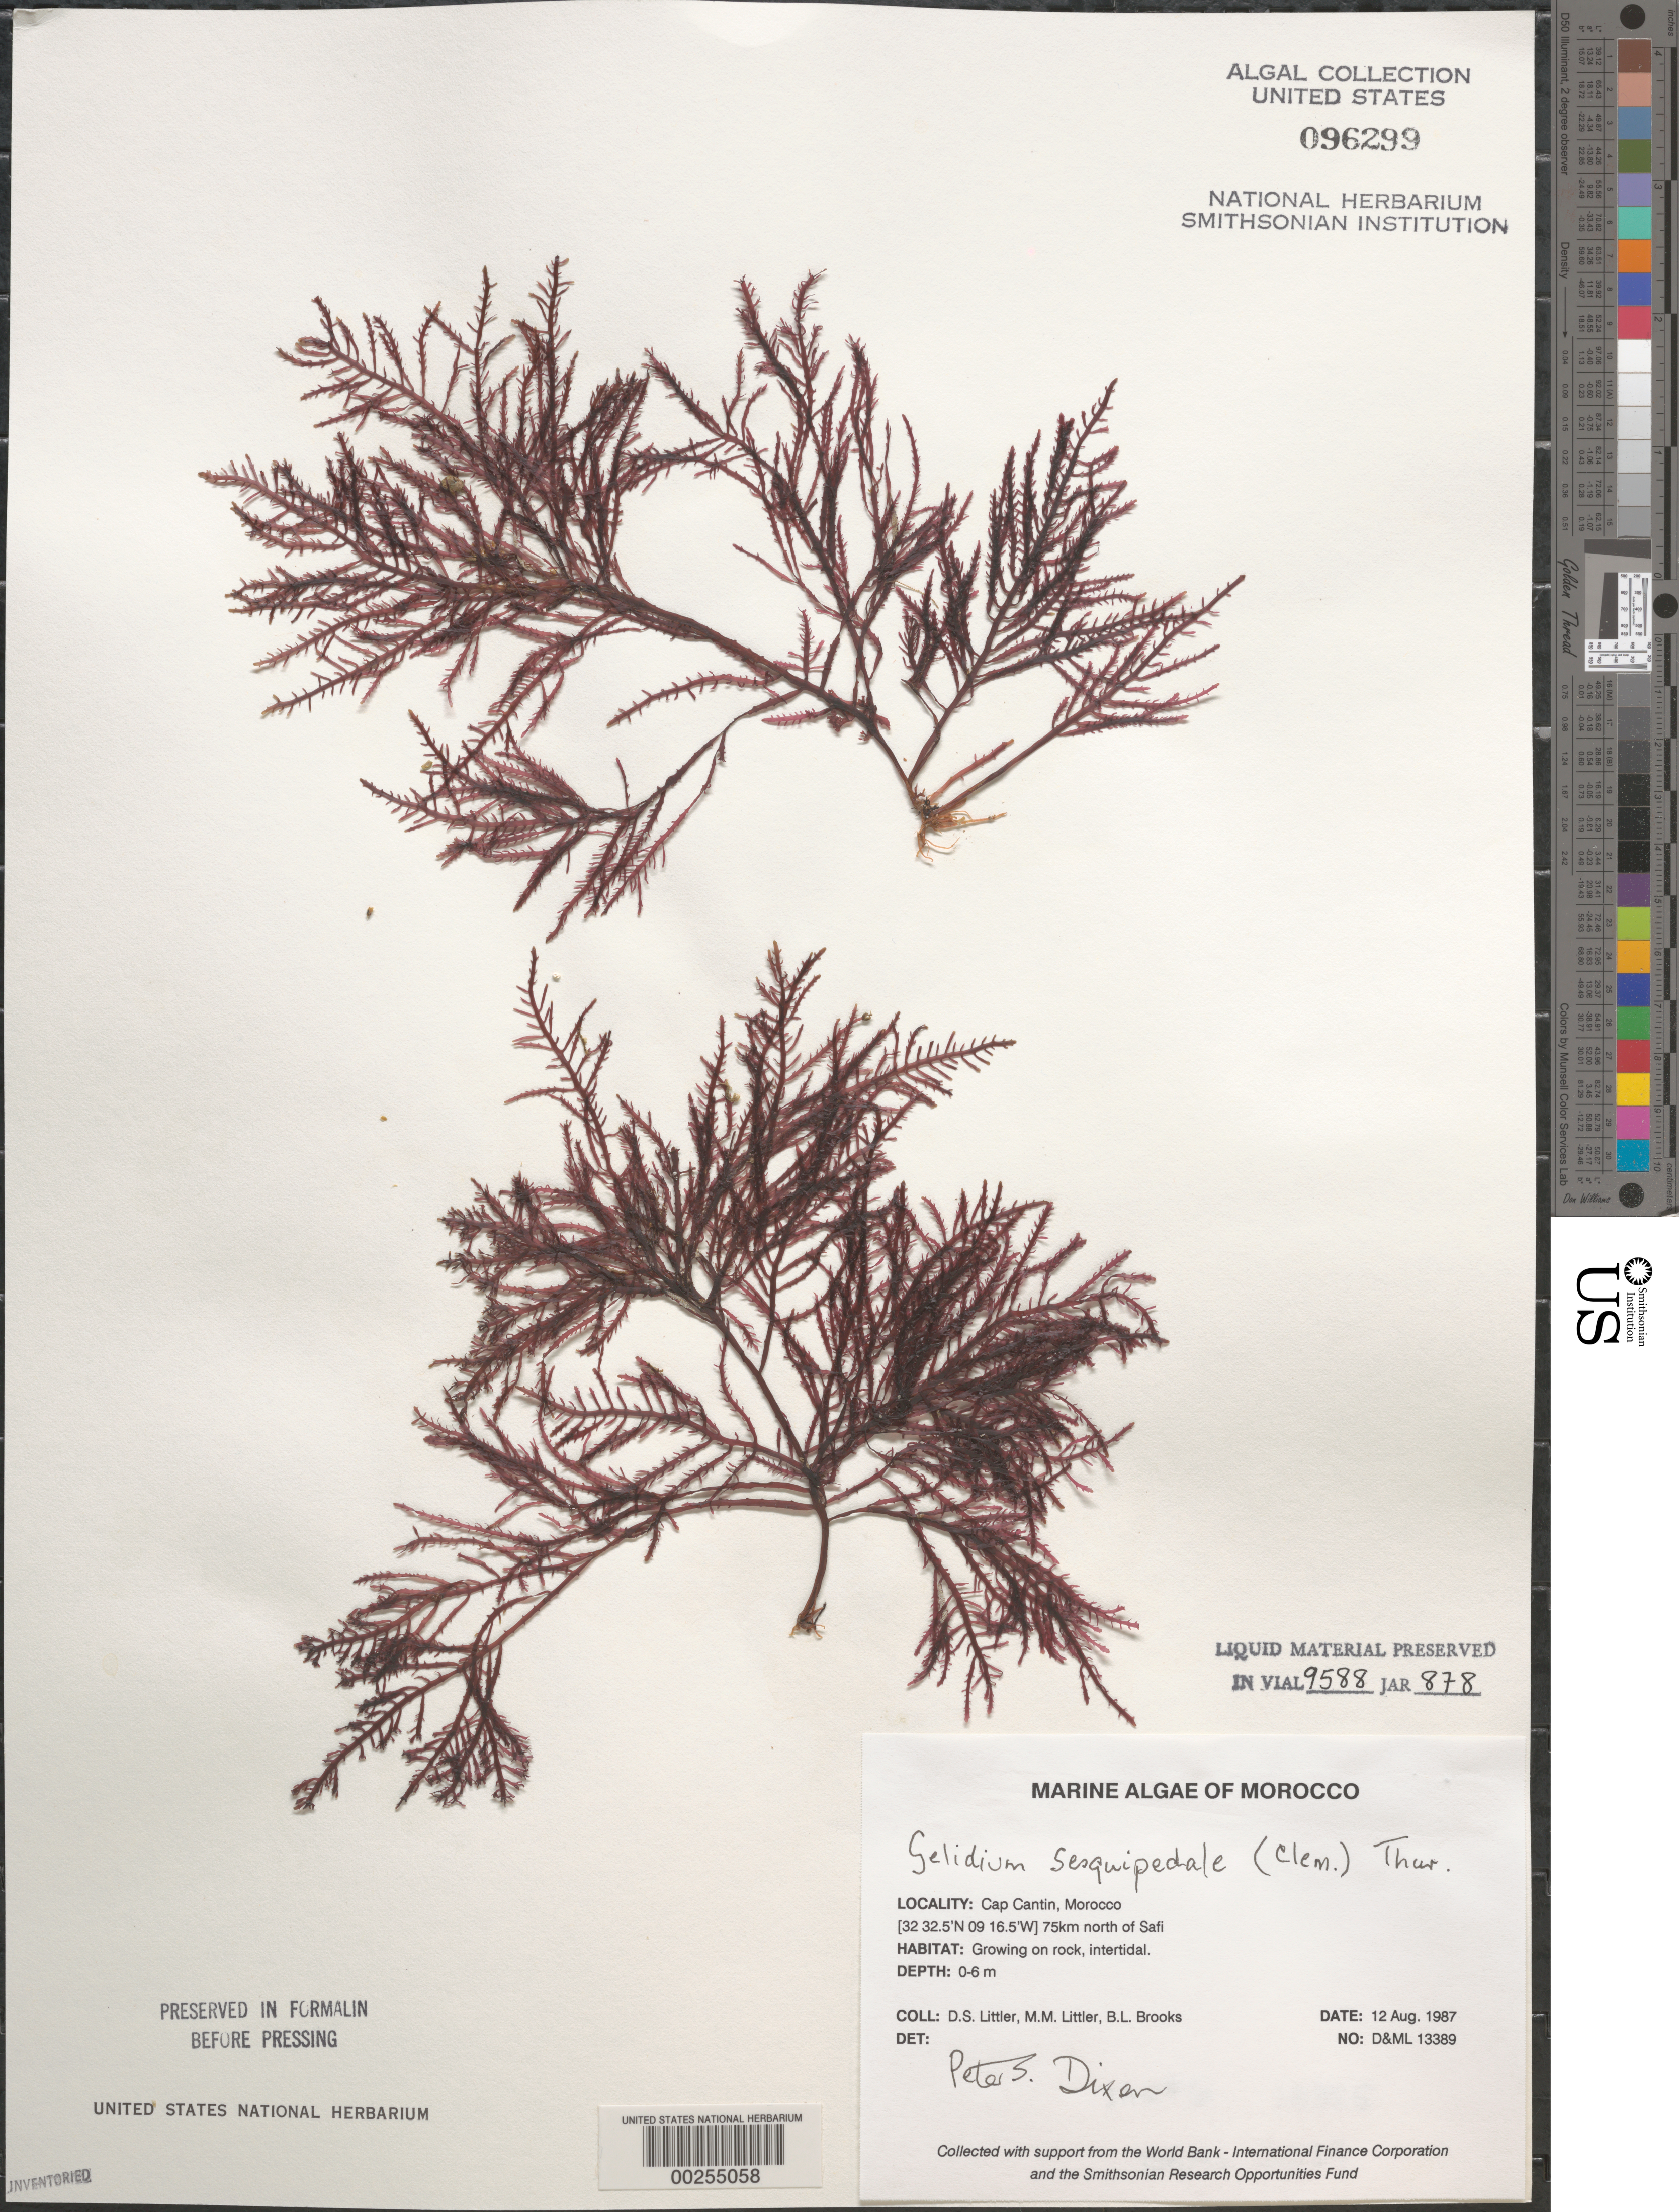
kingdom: Plantae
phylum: Rhodophyta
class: Florideophyceae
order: Gelidiales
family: Gelidiaceae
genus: Gelidium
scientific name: Gelidium corneum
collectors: D. S. Littler, M. M. Littler & B. Brooks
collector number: D&ML 13389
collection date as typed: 12 Aug 1987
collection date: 1987-08-12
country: Morocco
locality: Cap Cantin, 75 km north of Safi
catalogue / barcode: US 96299